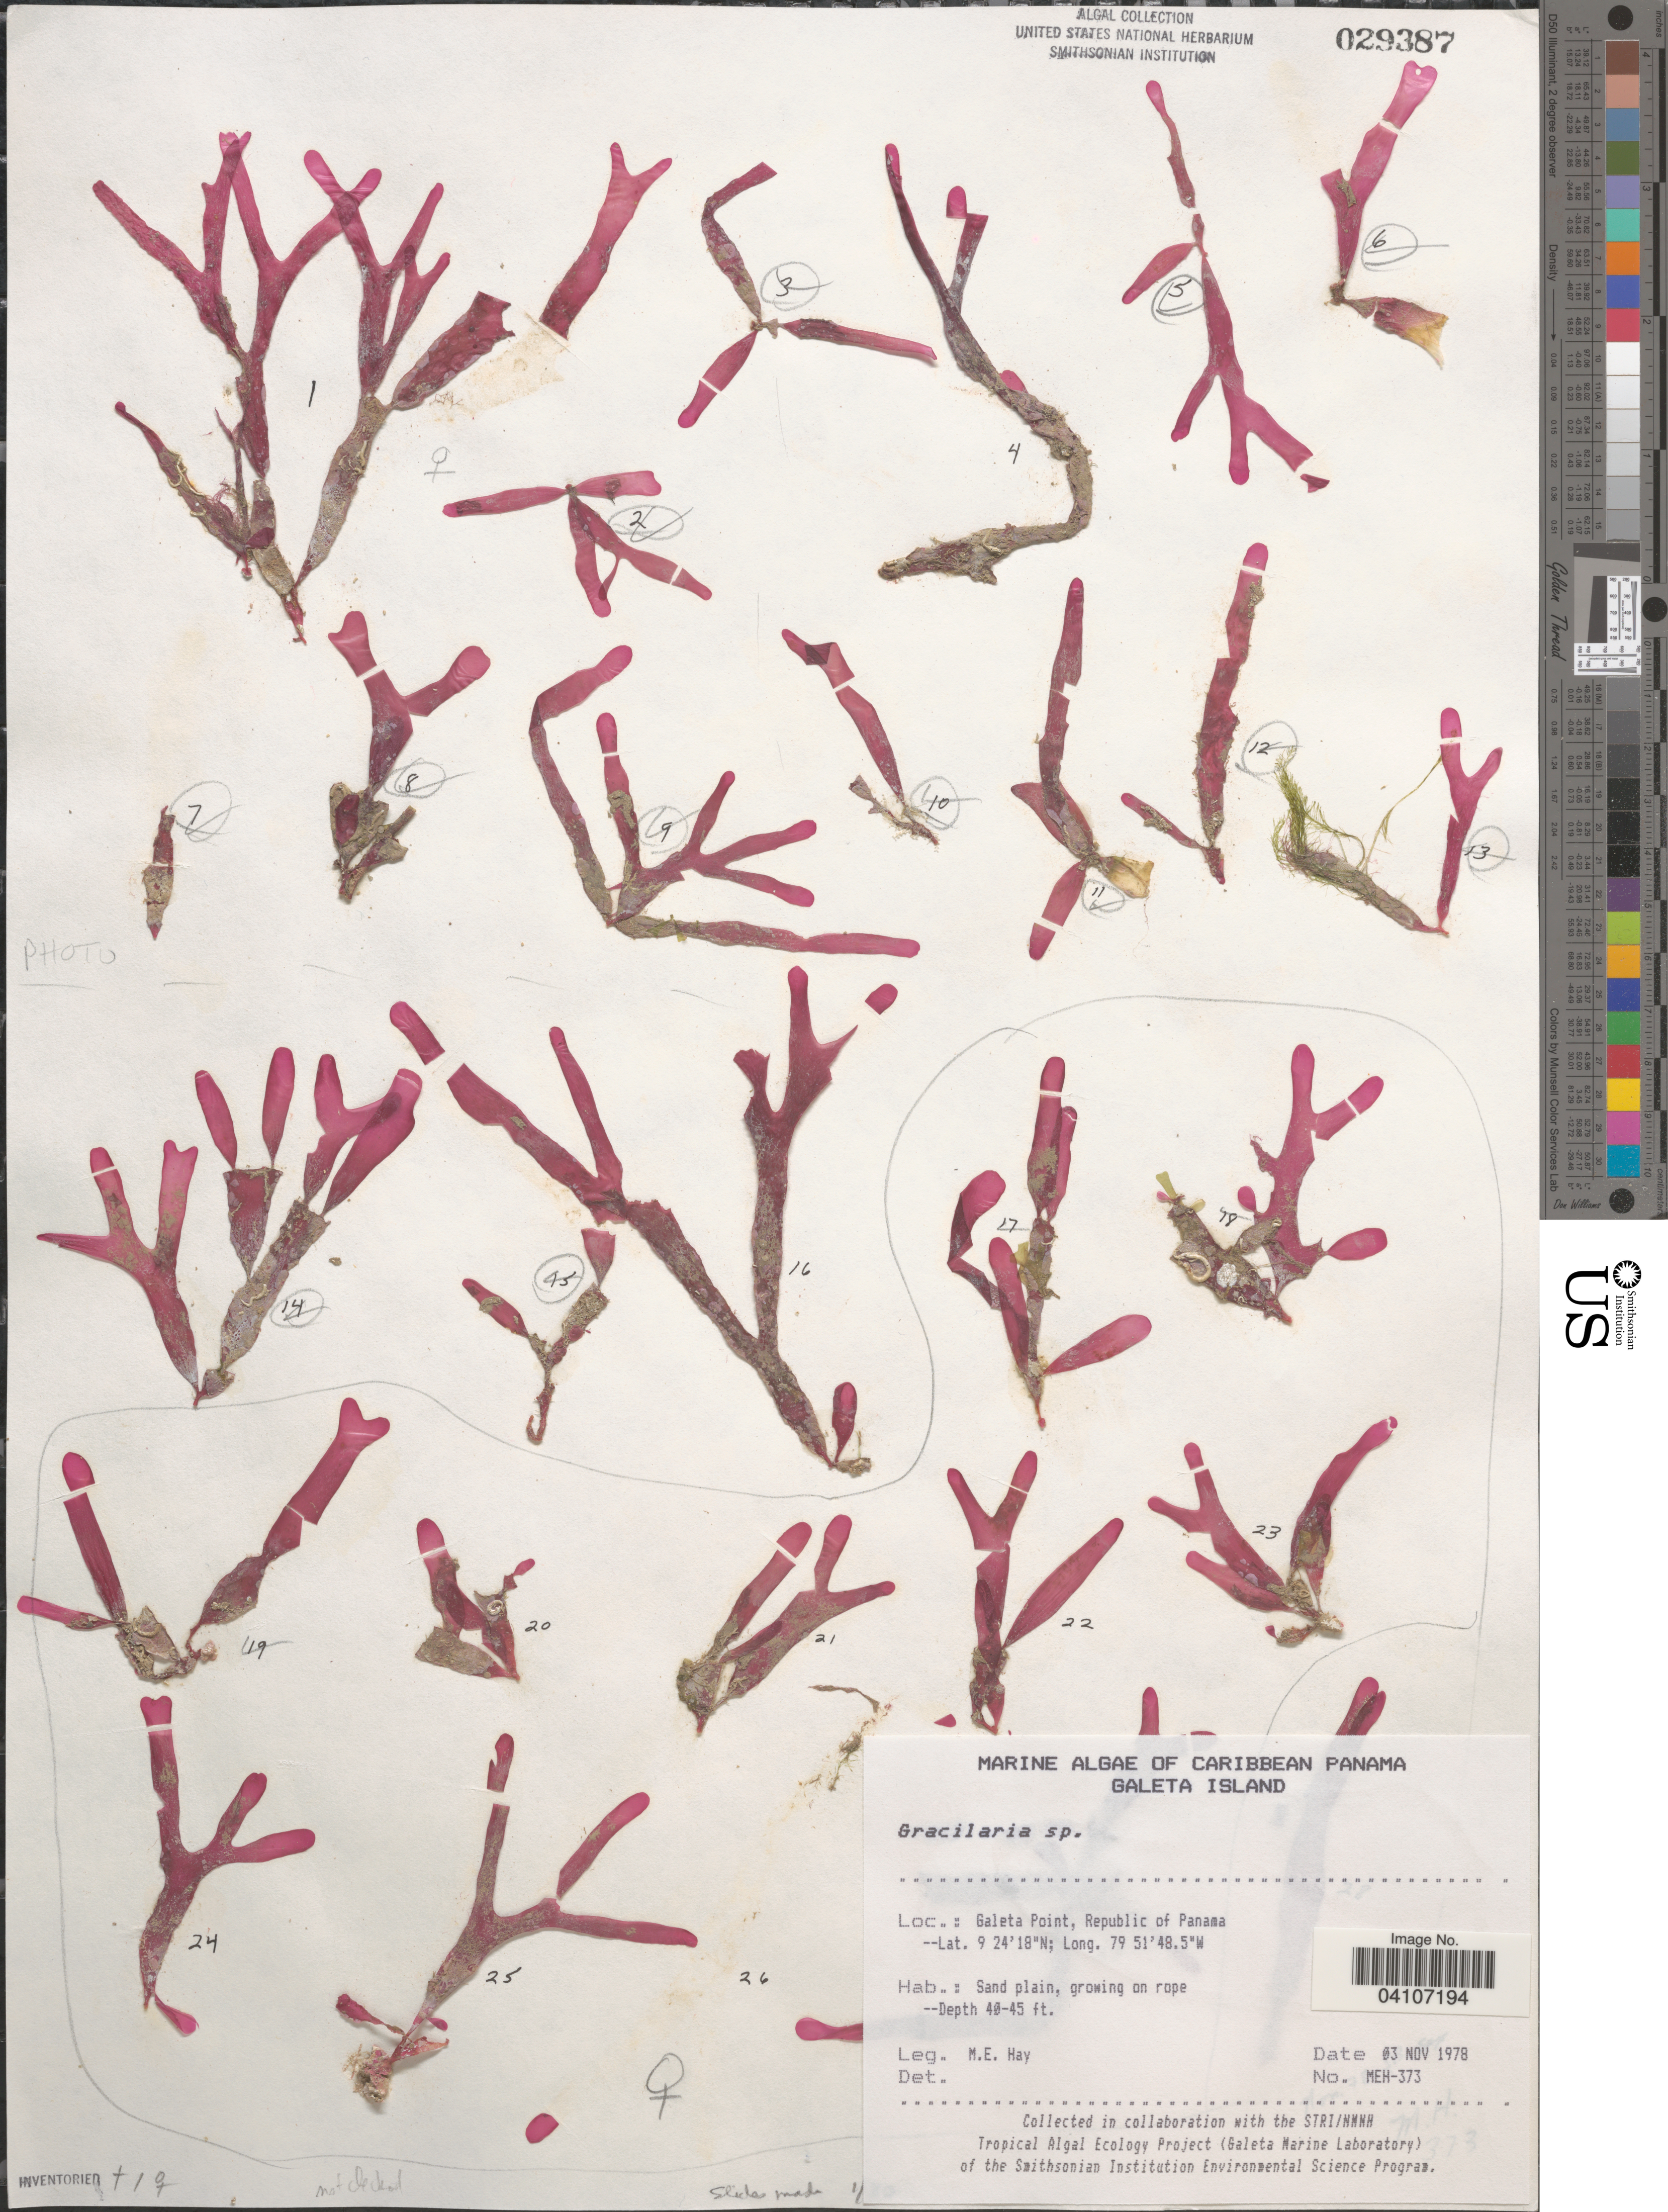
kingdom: Plantae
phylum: Rhodophyta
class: Florideophyceae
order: Gracilariales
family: Gracilariaceae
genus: Gracilaria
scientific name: Gracilaria sp.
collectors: M. E. Hay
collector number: MEH-373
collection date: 1978-11-03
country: Panama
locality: Caribbean Panama. Galeta Island. Galeta Point, Republic of Panama.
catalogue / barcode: US 29387